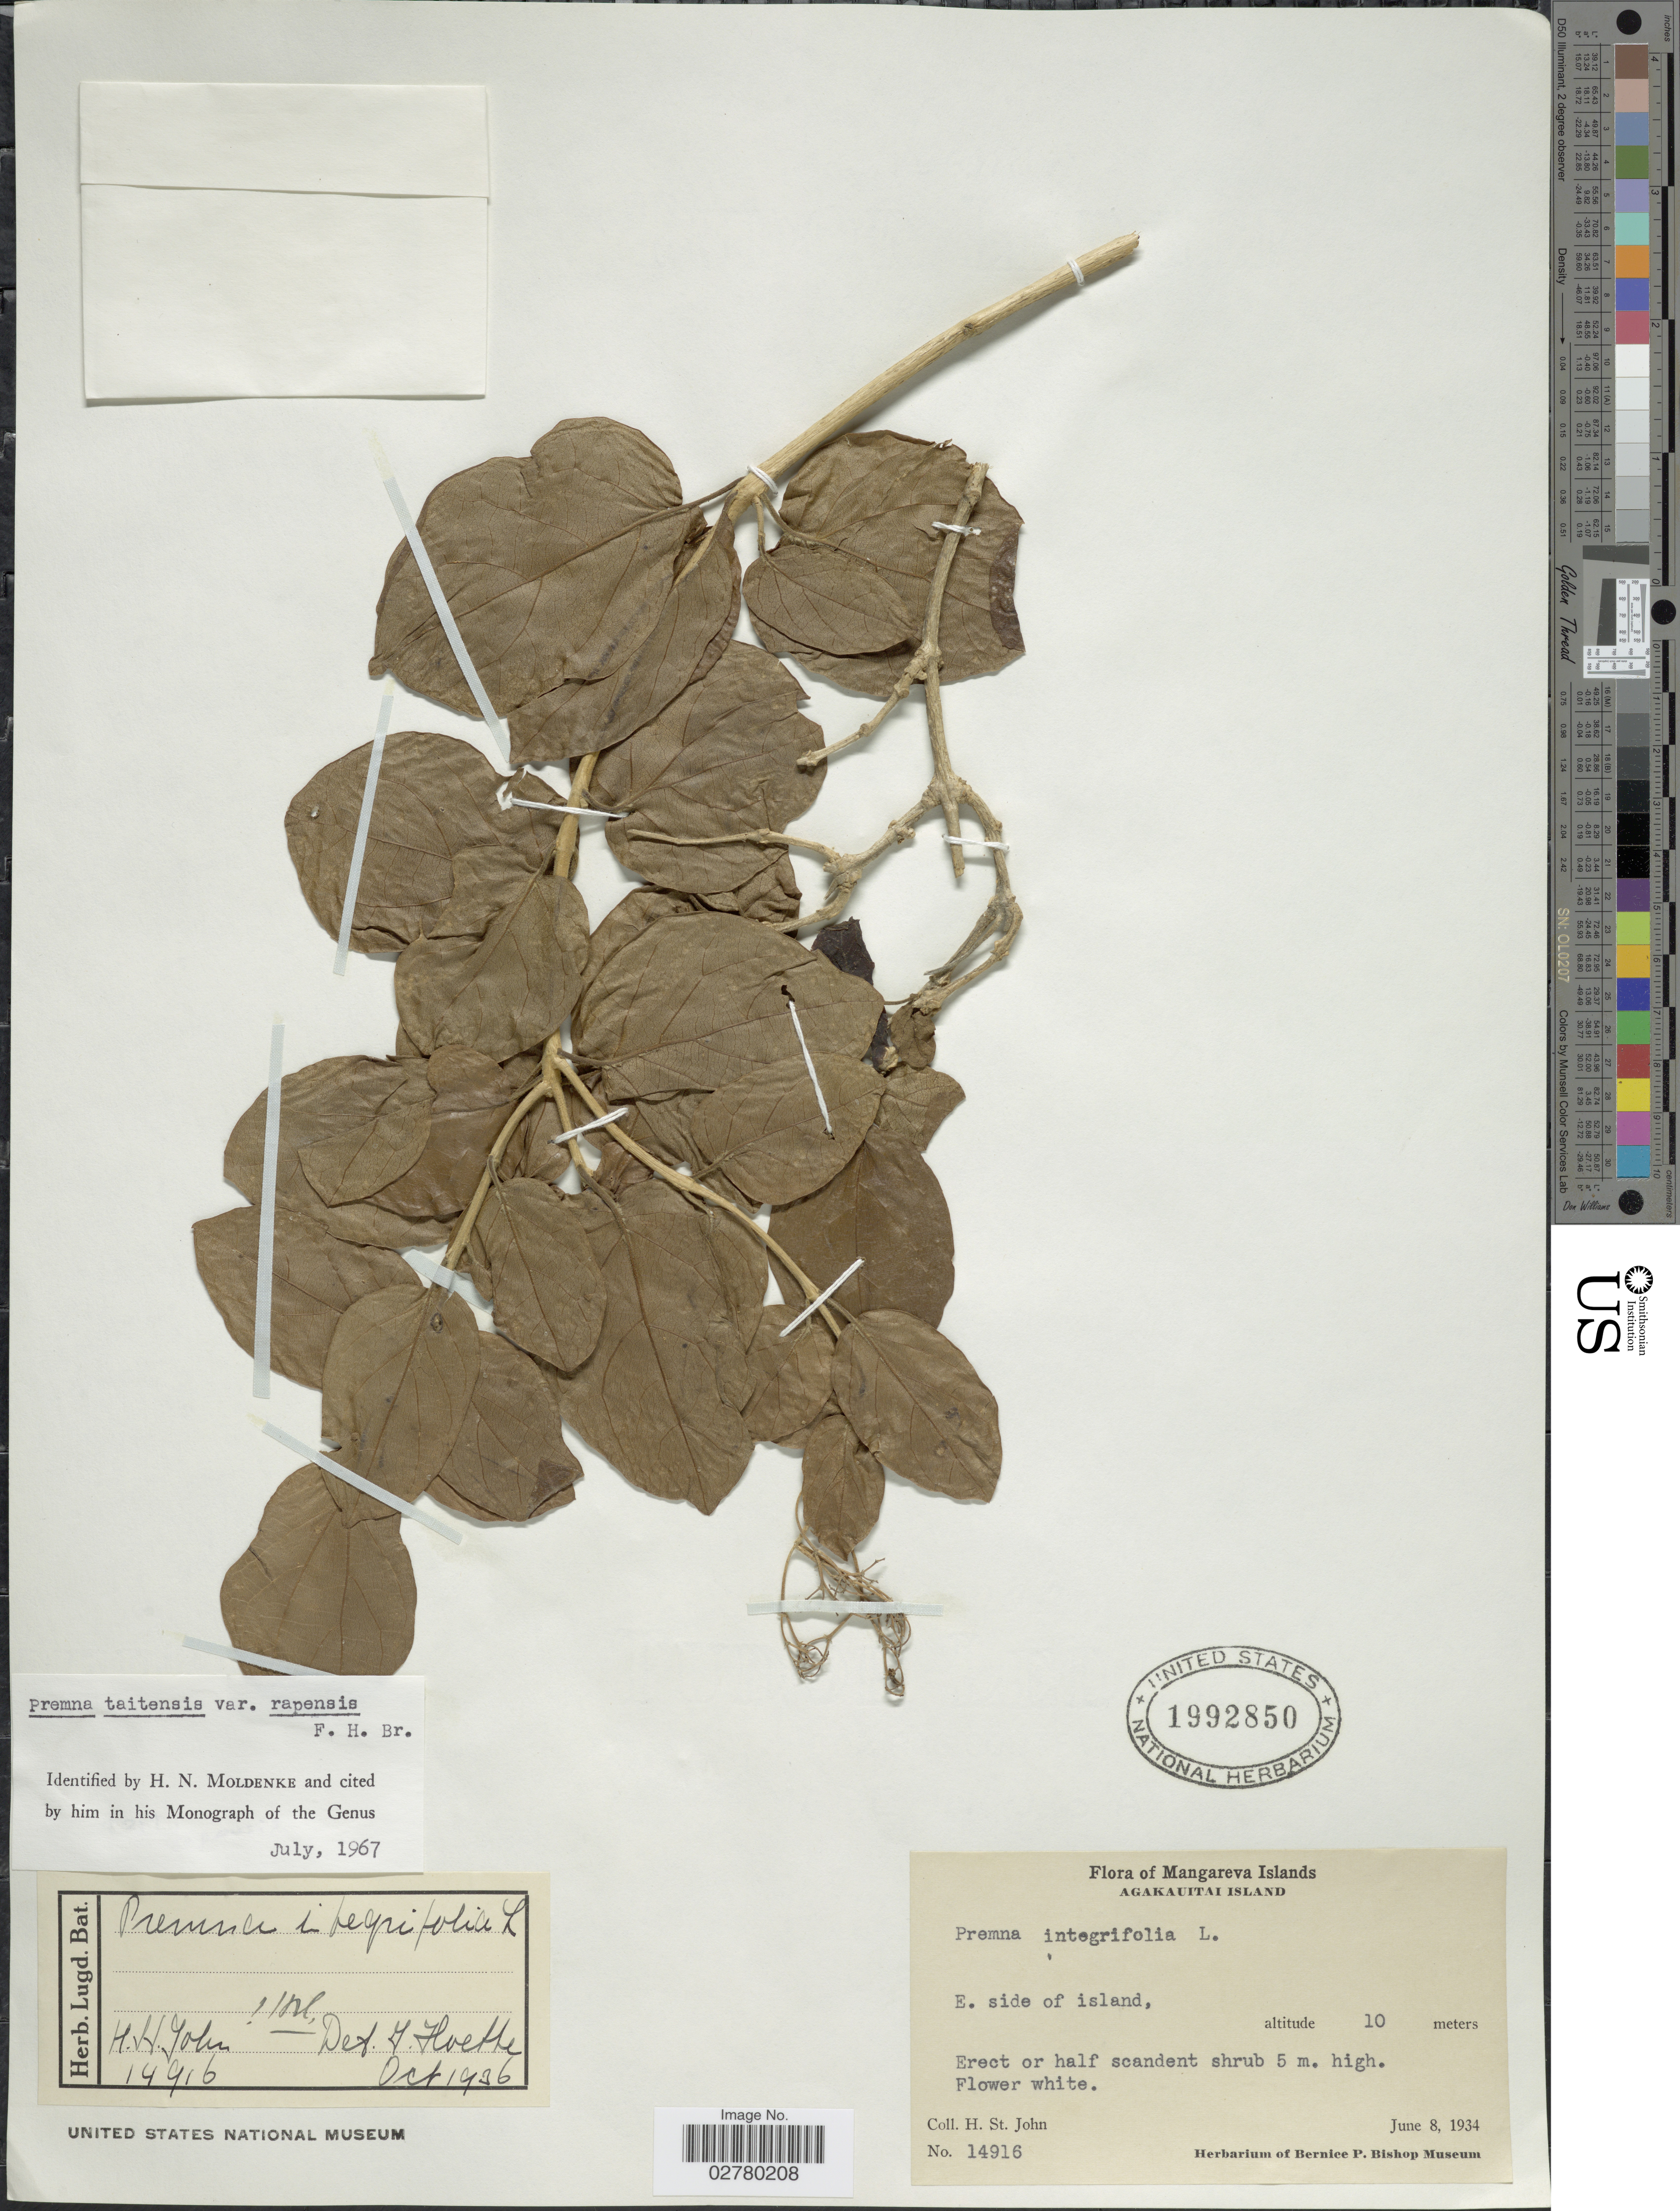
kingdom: Plantae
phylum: Tracheophyta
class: Magnoliopsida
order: Lamiales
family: Lamiaceae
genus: Premna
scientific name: Premna taitensis var. rapensis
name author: F. Br.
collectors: H. St. John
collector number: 14916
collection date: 1934-06-08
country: French Polynesia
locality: Mangareva Islands, Agakauitai Island. E. side of island.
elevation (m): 10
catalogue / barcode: US 1992850